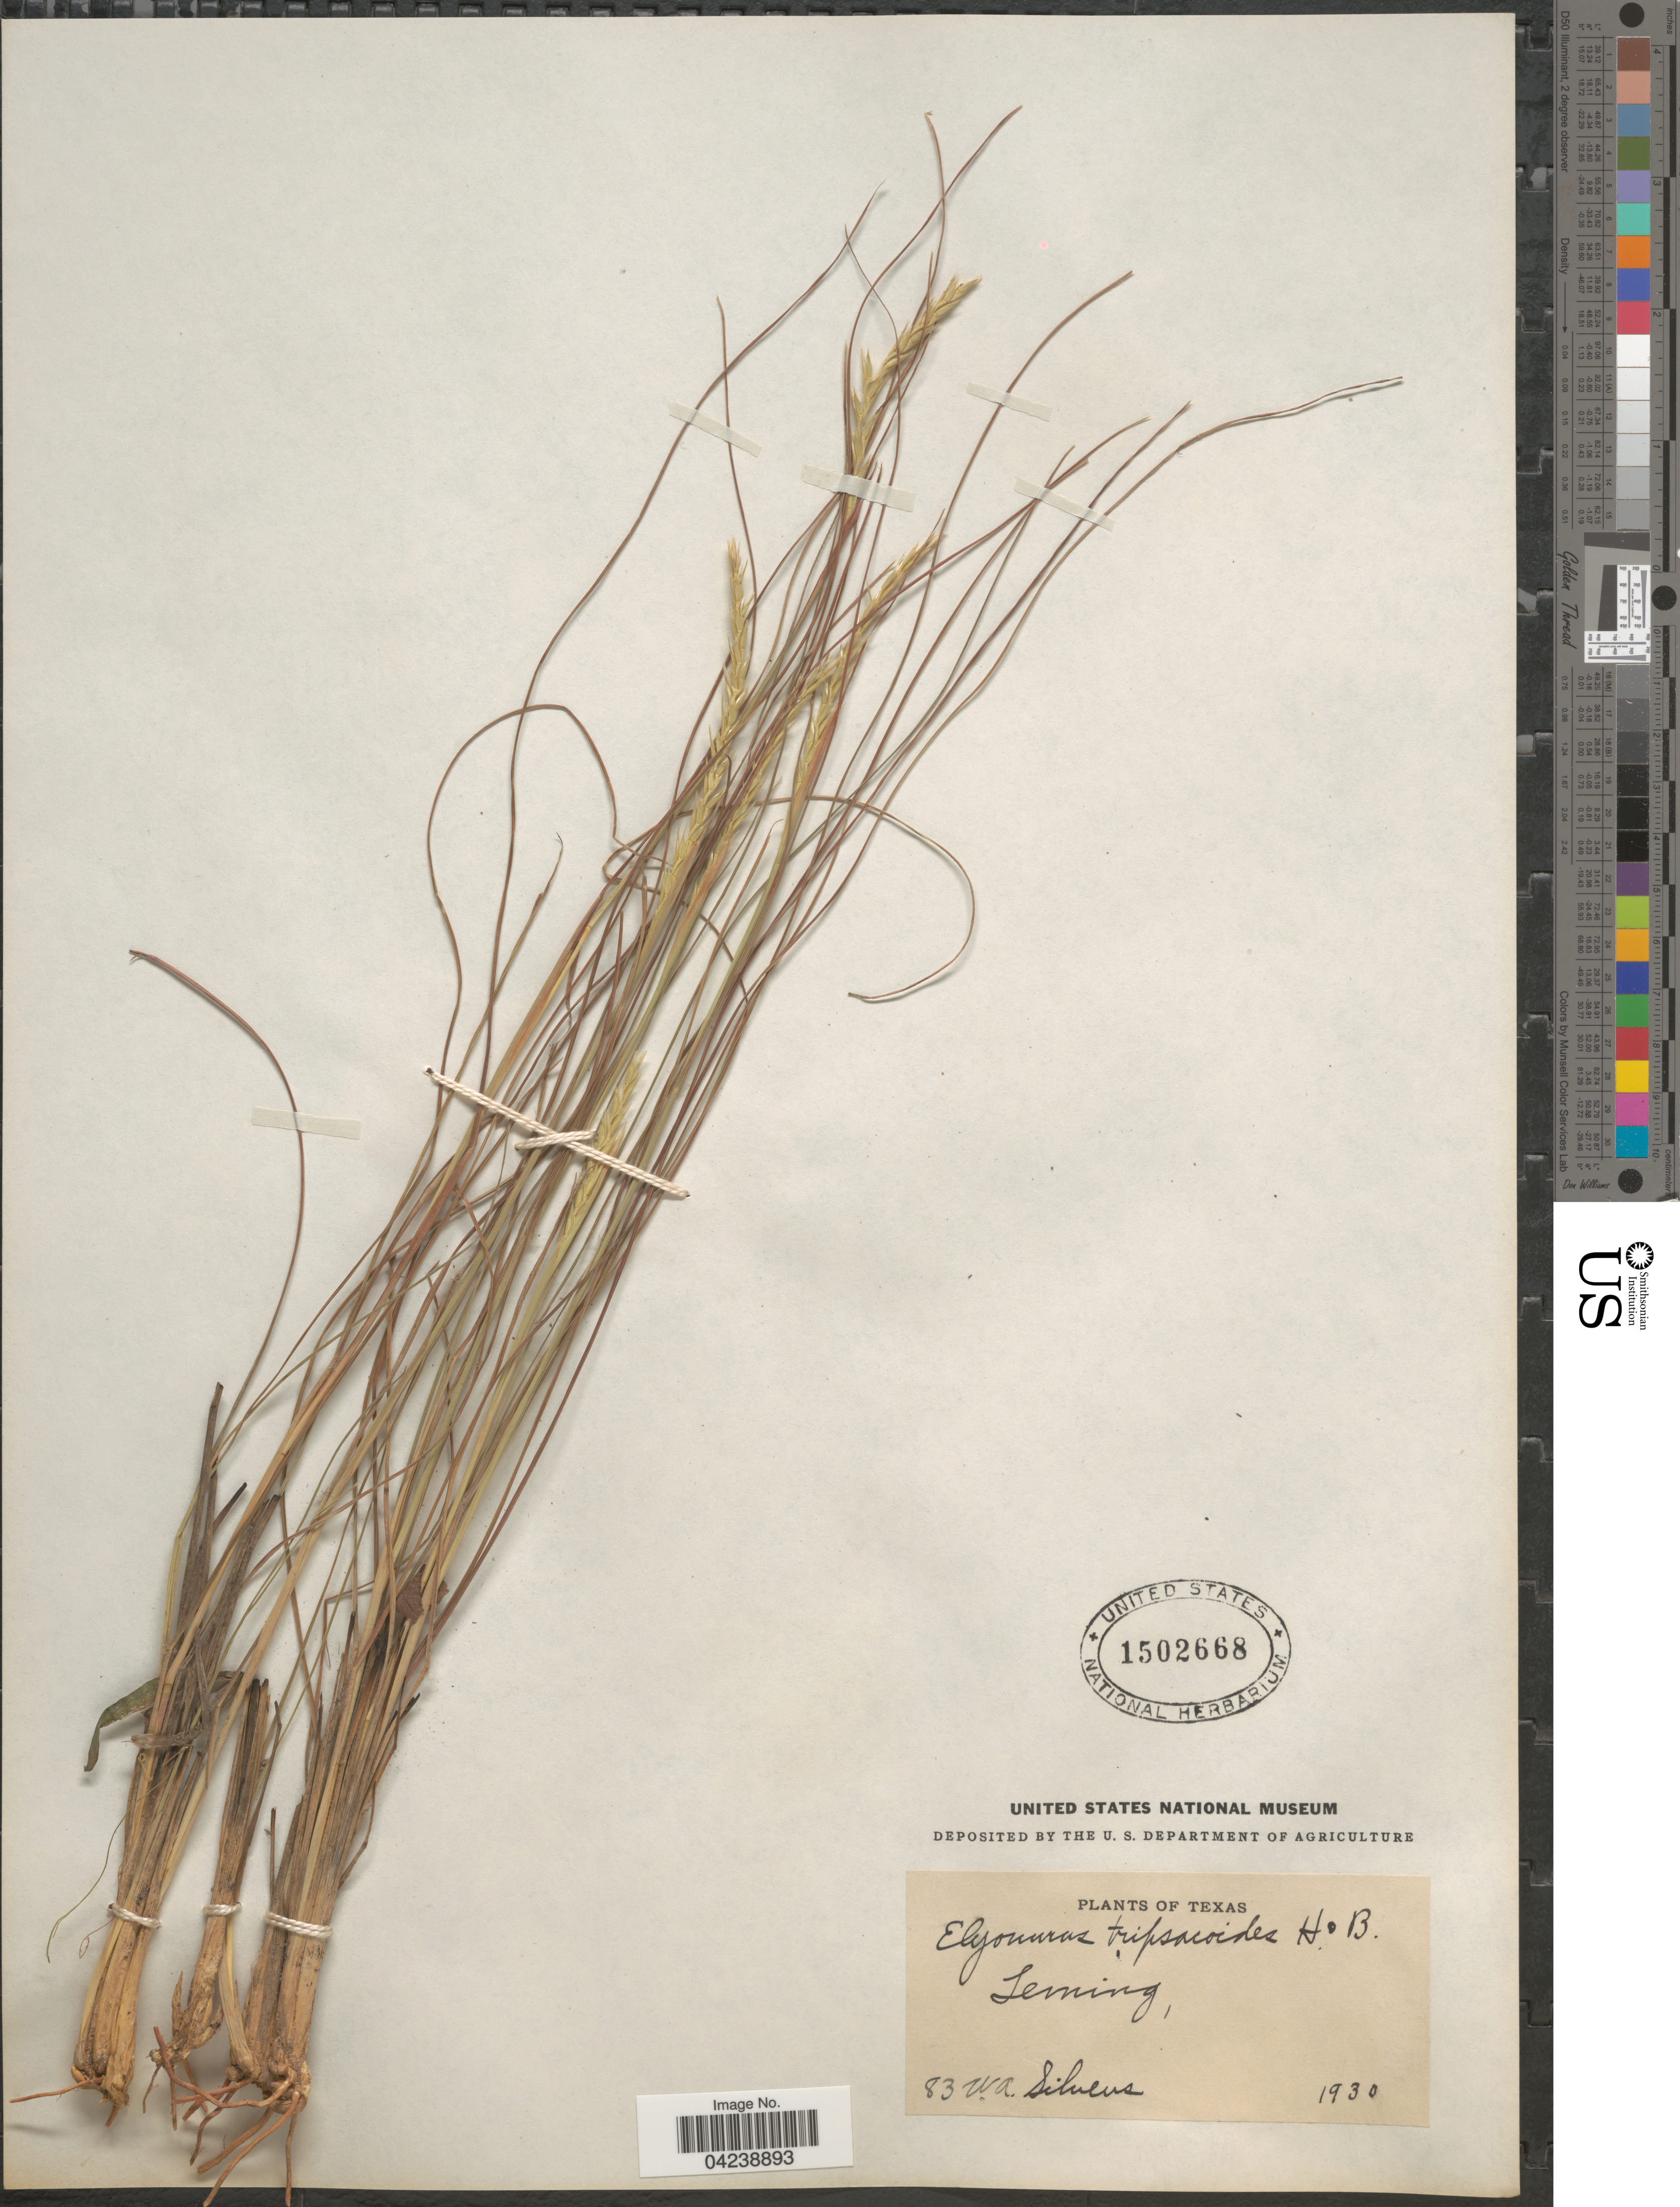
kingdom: Plantae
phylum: Tracheophyta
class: Liliopsida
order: Poales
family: Poaceae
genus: Elionurus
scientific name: Elionurus tripsacoides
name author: Humb. & Bonpl. ex Willd.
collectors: W. Silveus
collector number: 83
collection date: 1930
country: United States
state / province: Texas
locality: Leming.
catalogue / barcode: US 1502668